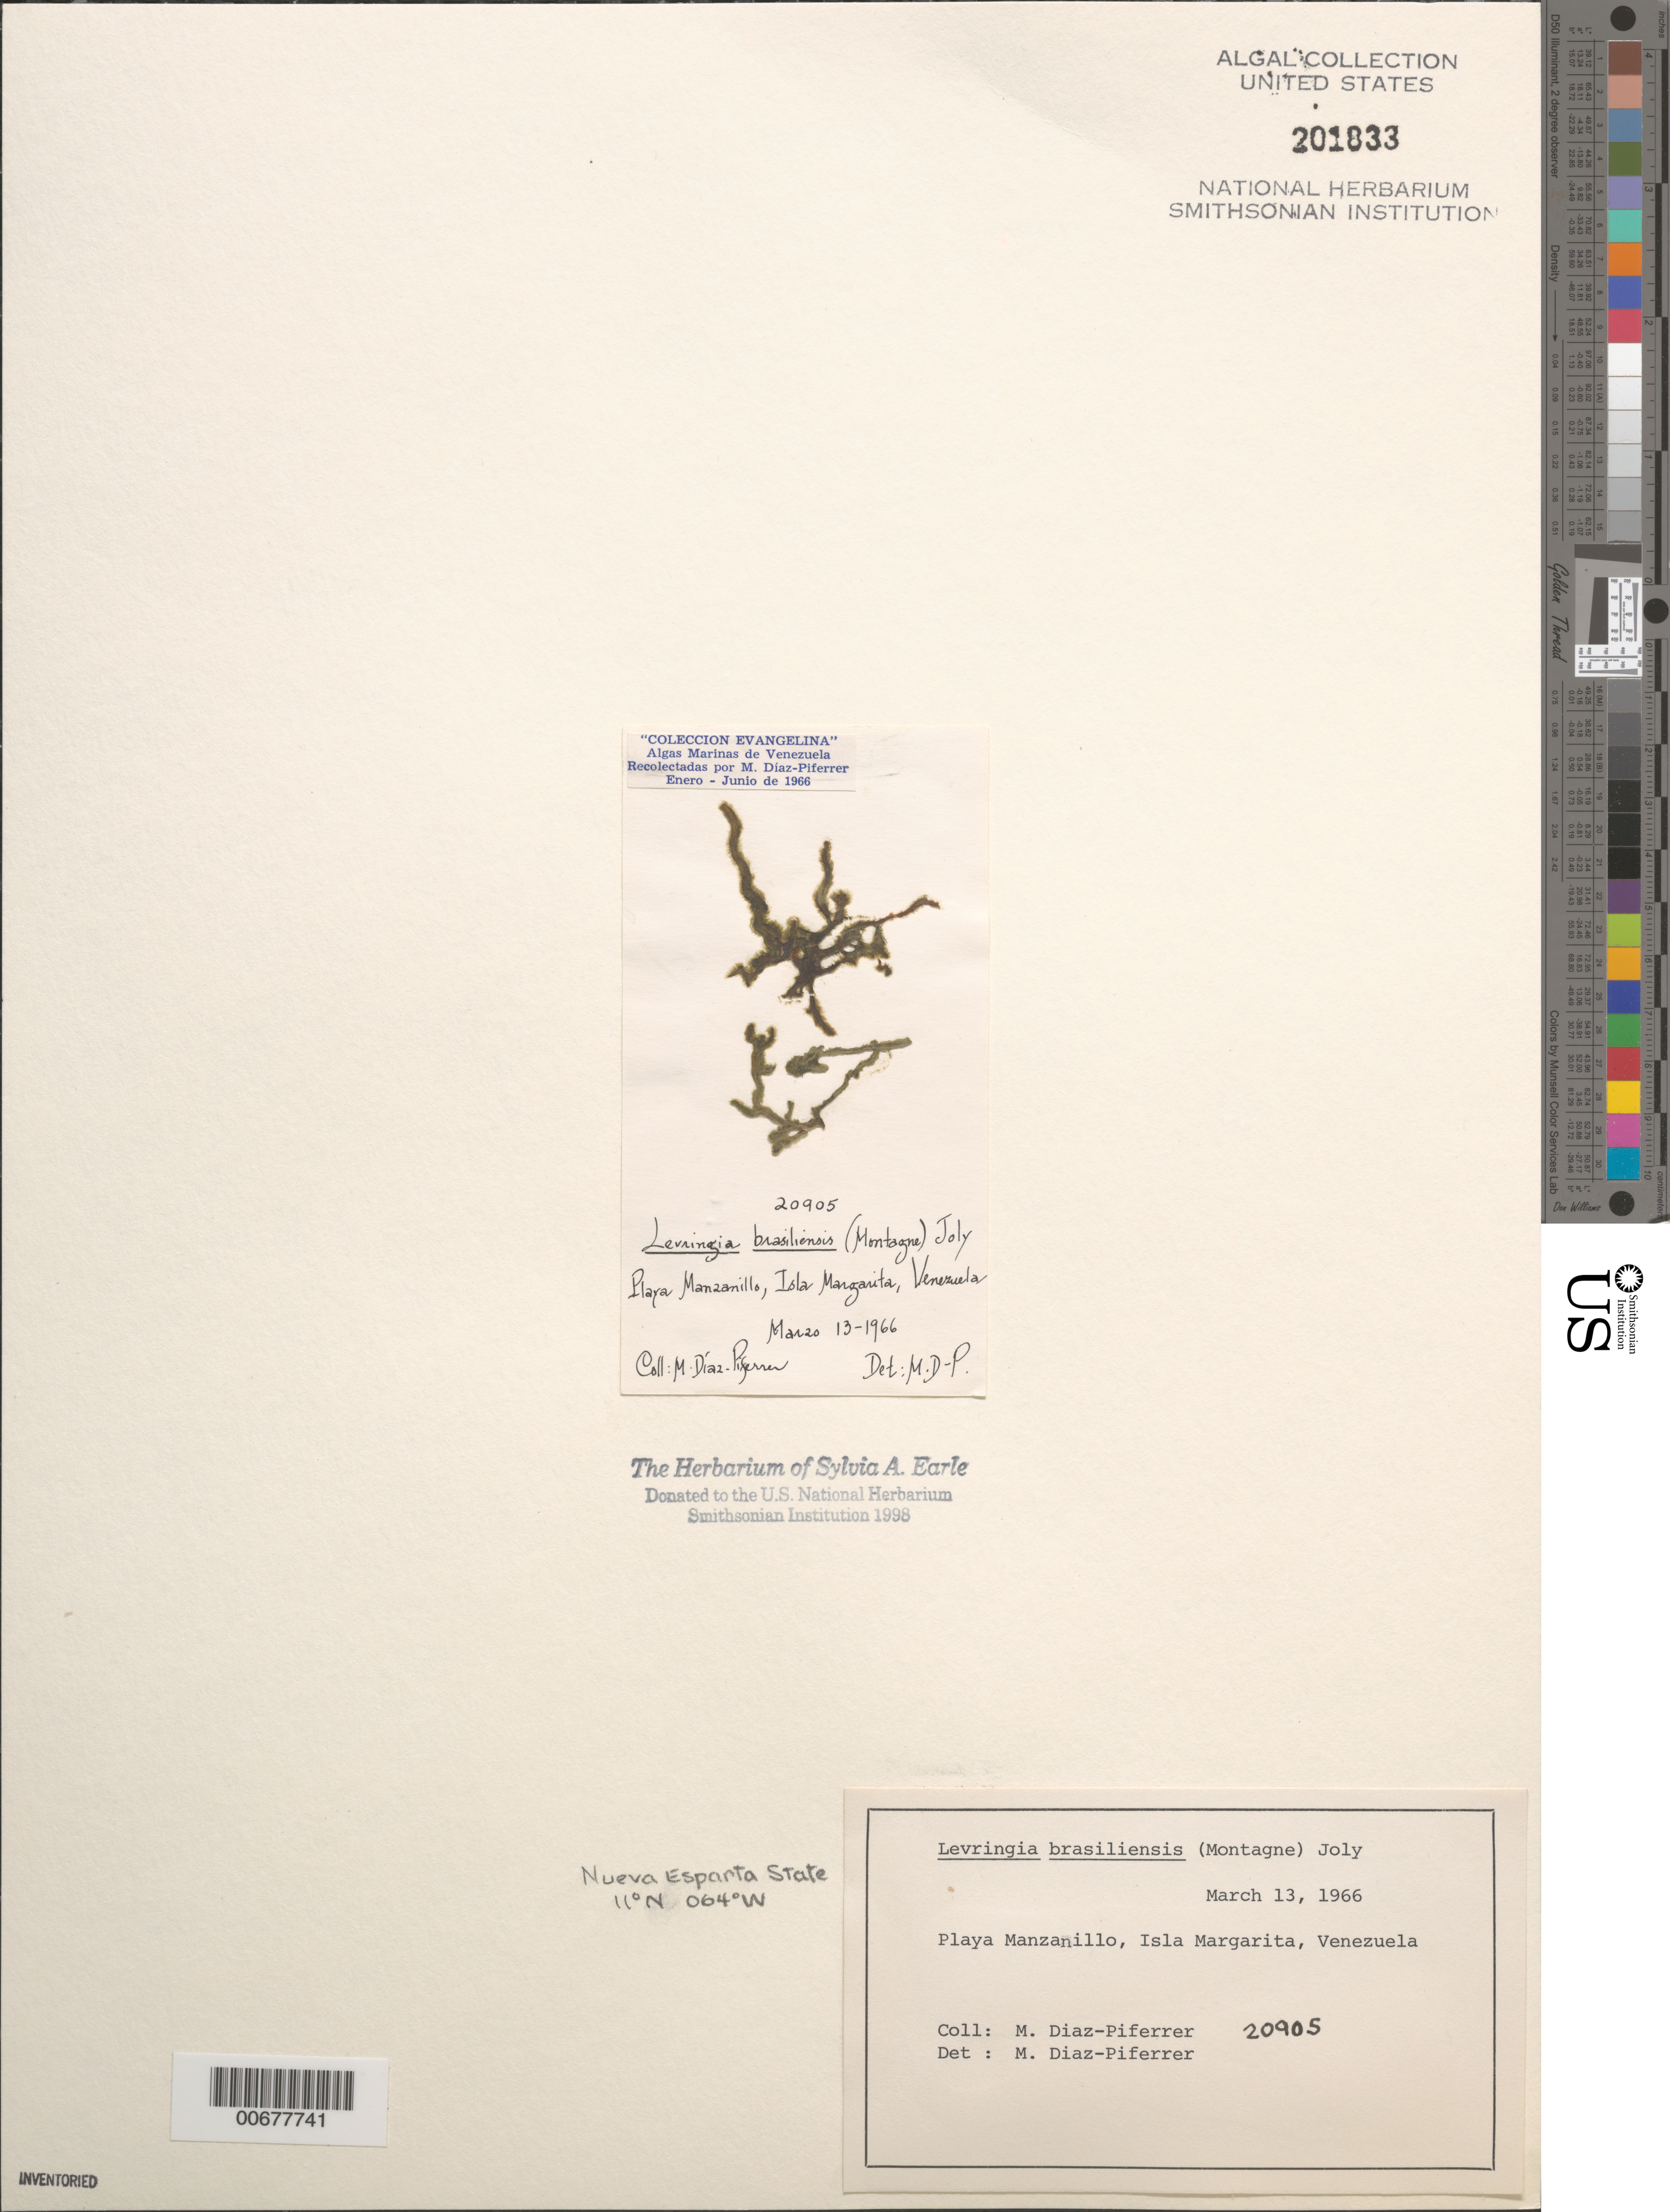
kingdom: Chromista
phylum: Ochrophyta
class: Phaeophyceae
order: Ectocarpales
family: Chordariaceae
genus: Levringia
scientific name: Levringia brasiliensis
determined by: Diaz-Piferrer, M.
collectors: M. Diaz-Piferrer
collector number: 20905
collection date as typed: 13 Mar 1966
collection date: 1966-03-13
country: Venezuela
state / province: Nueva Esparta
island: Margarita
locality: Playa Manzanillo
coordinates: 11 09' N, 63 54' W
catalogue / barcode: US 201833